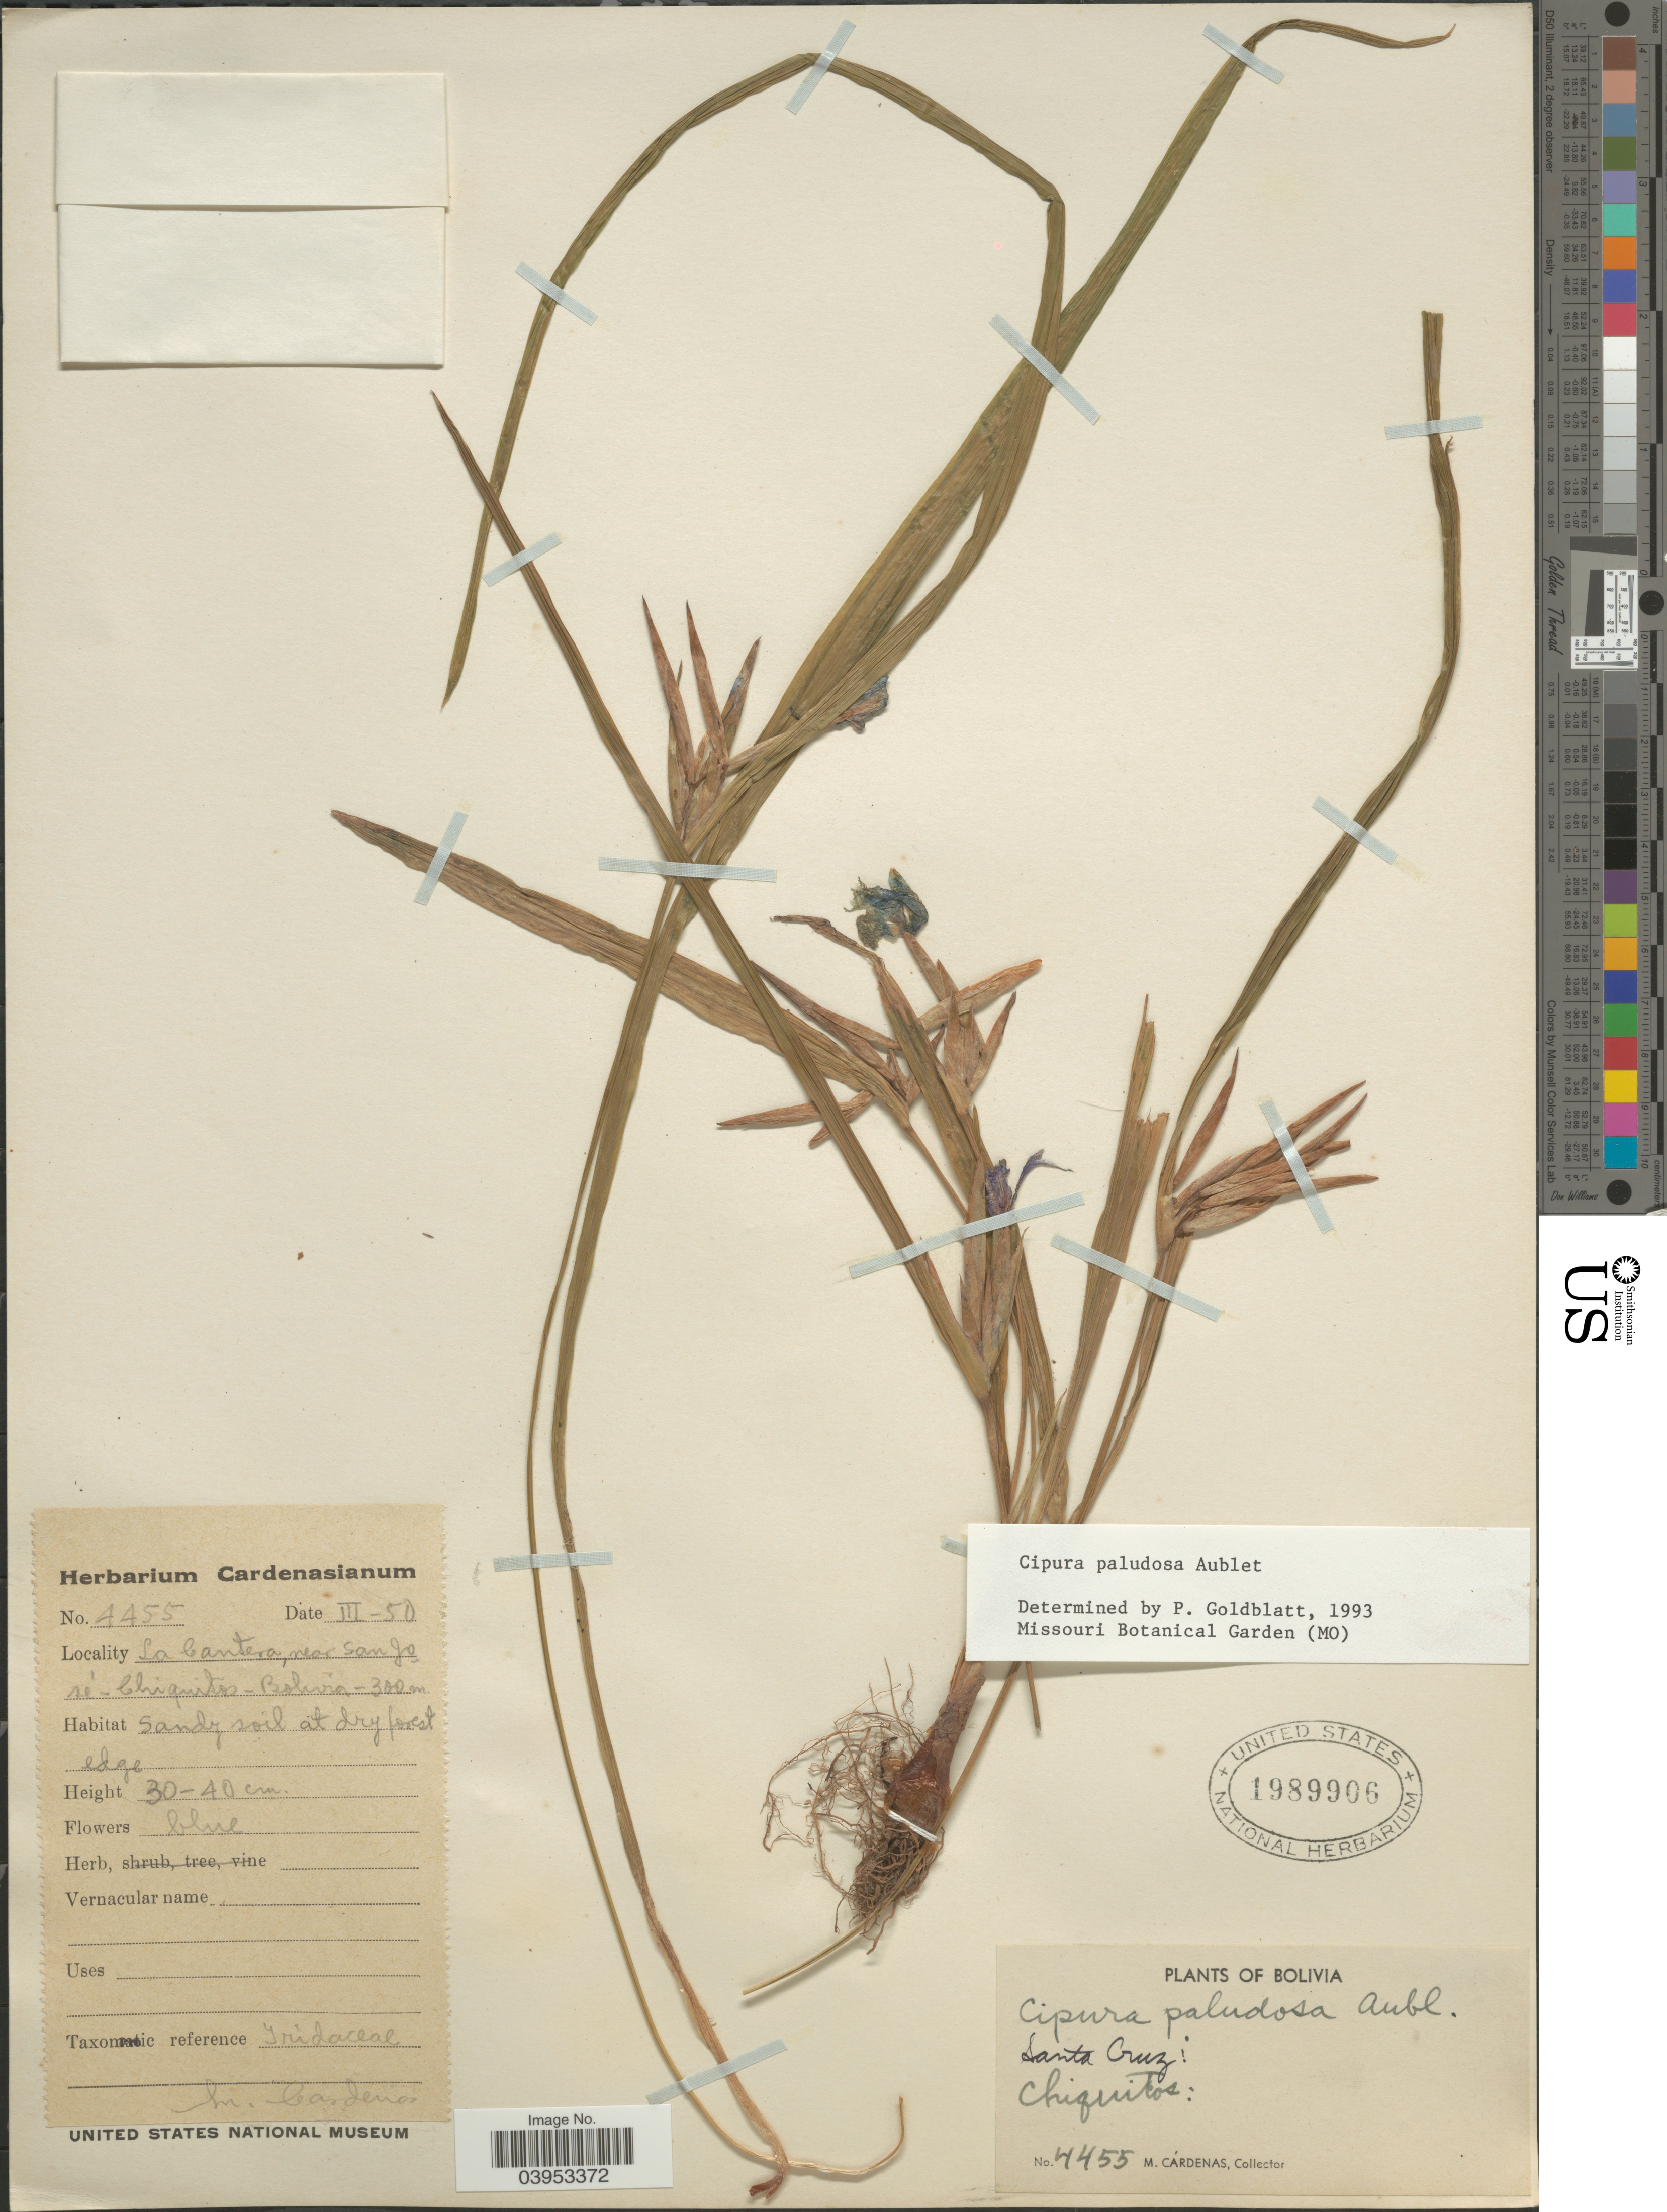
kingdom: Plantae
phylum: Tracheophyta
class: Liliopsida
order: Asparagales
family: Iridaceae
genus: Cipura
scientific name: Cipura paludosa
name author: Aubl.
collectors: M. Cárdenas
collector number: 4455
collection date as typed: Transcribed d/m/y: /3/50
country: Bolivia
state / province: Santa Cruz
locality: La Cantera, near San José-Chiquitos.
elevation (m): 300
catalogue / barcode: US 1989906